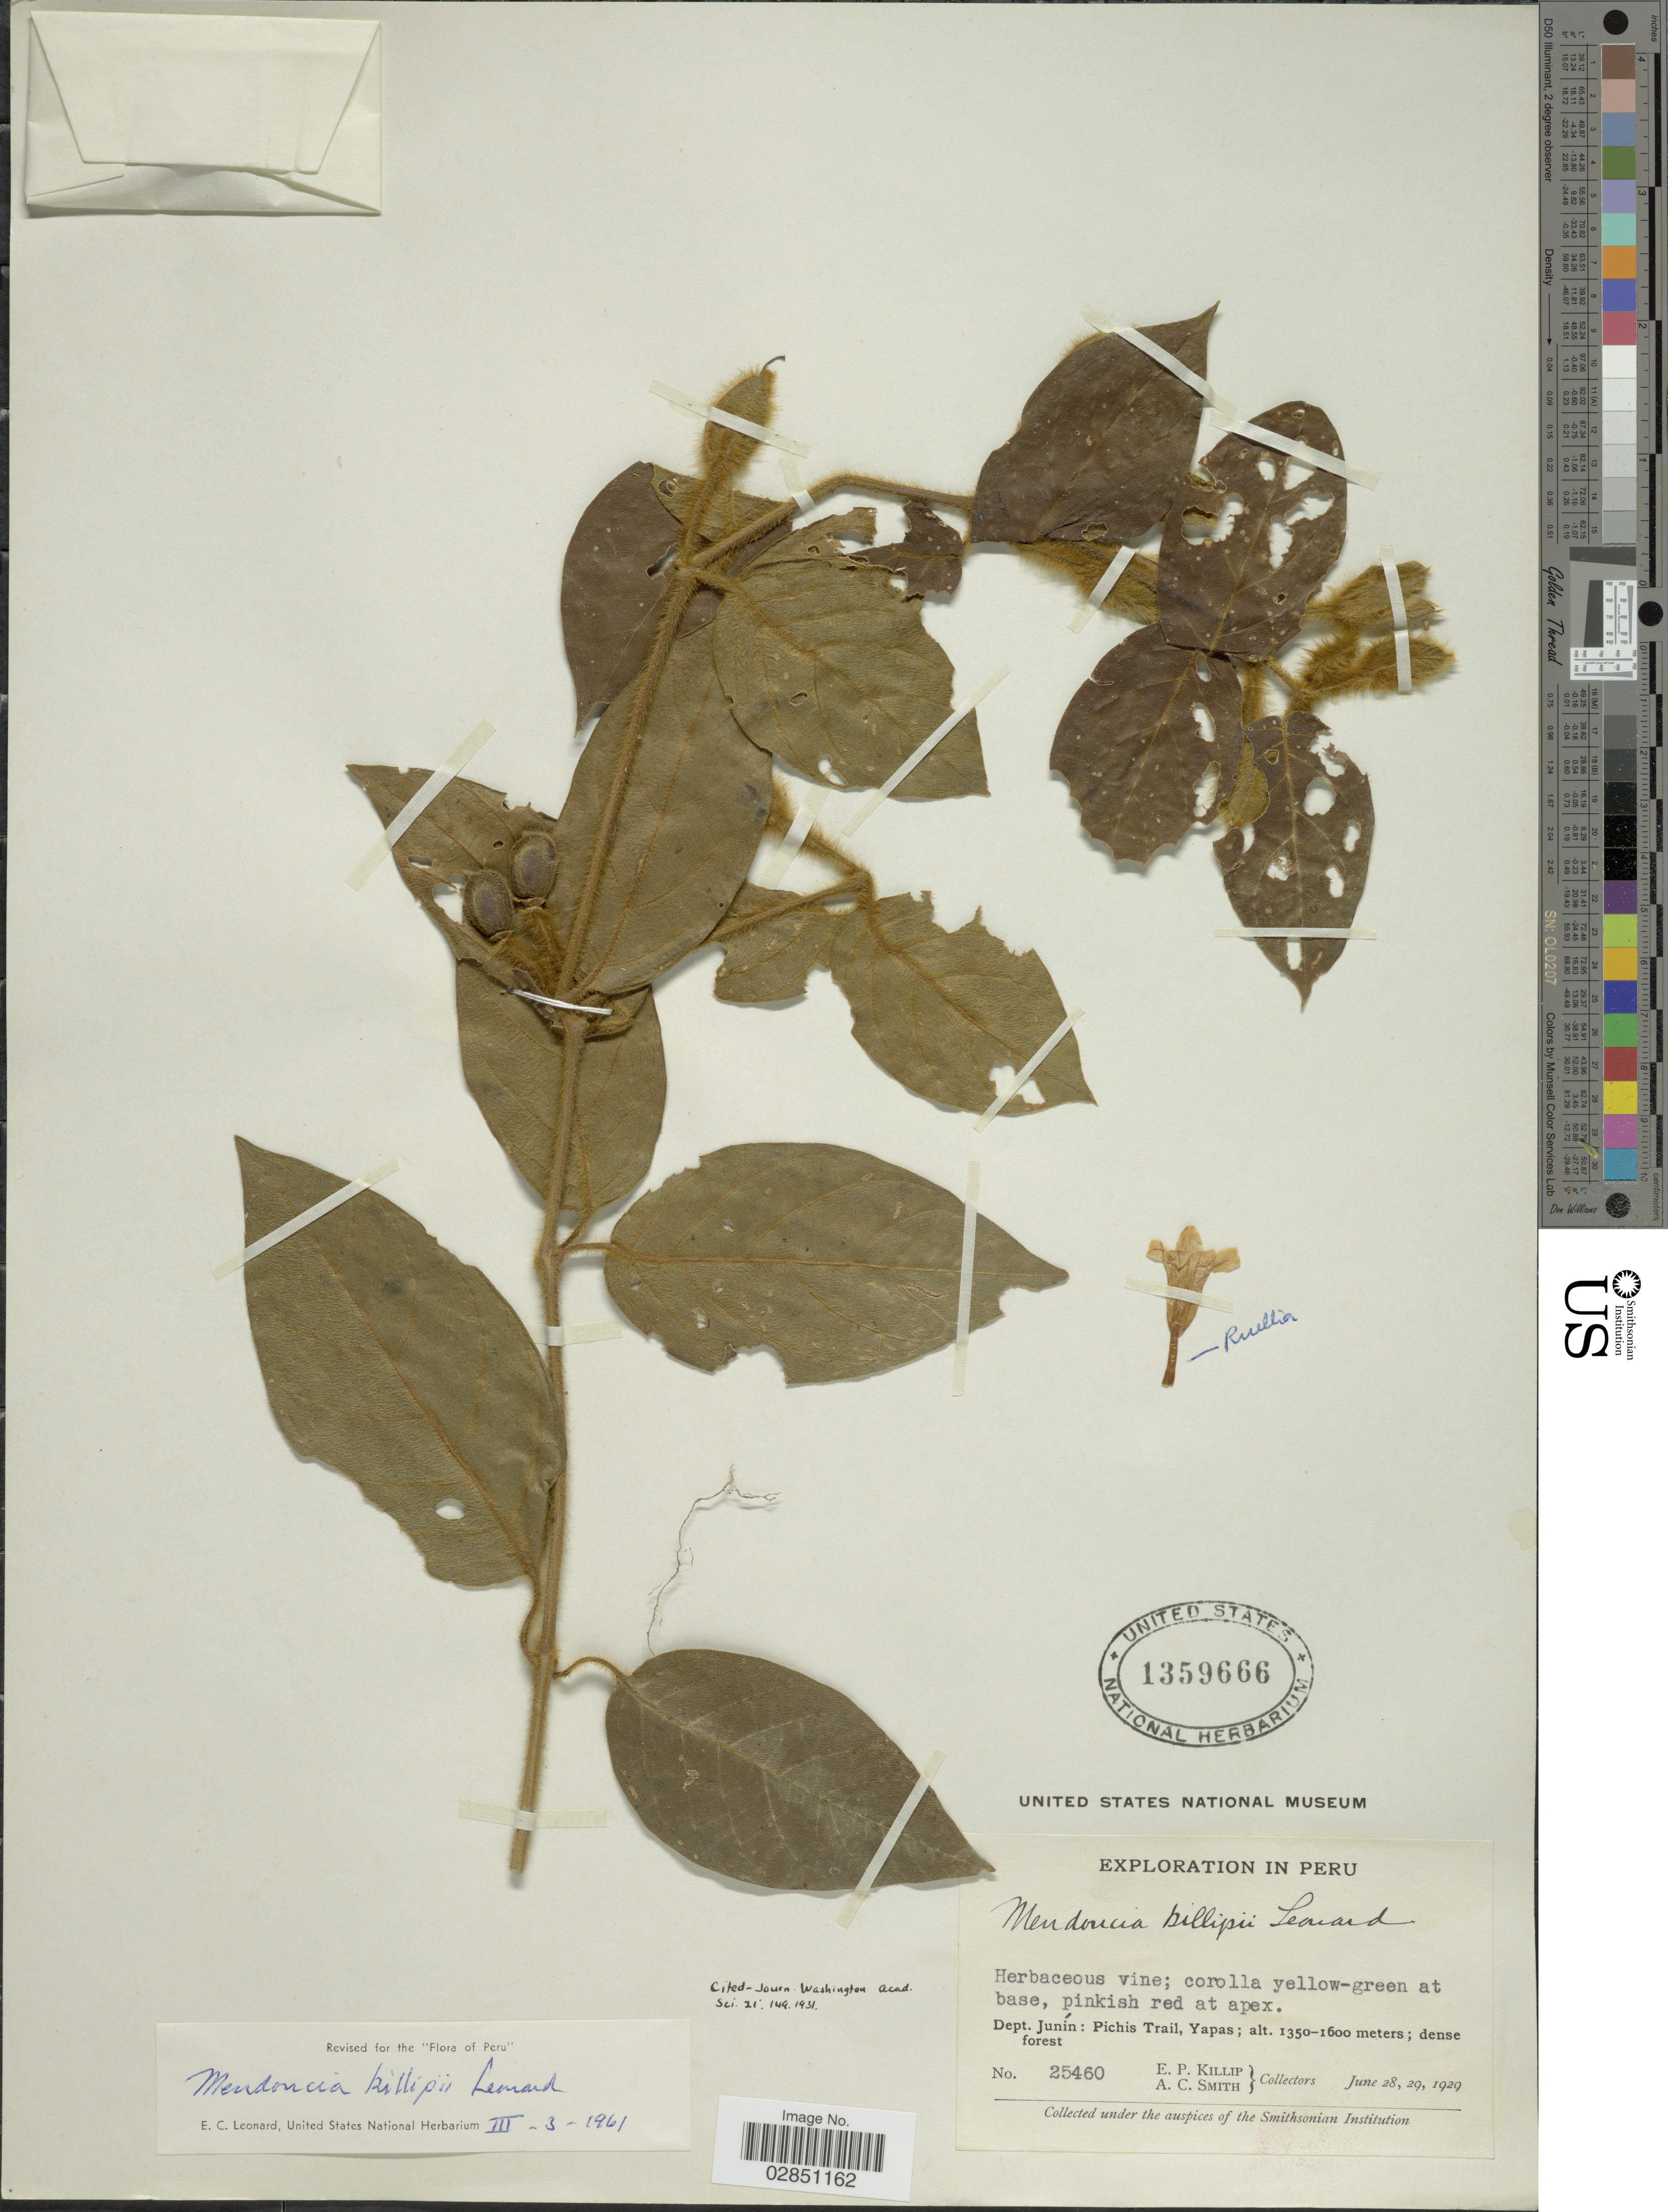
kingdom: Plantae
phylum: Tracheophyta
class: Magnoliopsida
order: Lamiales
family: Acanthaceae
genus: Mendoncia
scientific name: Mendoncia killipii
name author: Leonard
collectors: E. P. Killip & A. C. Smith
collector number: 25460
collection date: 1929-06-28/1929-06-29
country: Peru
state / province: Junín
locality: Dept. Junín: Pichis Trail, Yapas.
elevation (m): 1350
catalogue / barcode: US 1359666